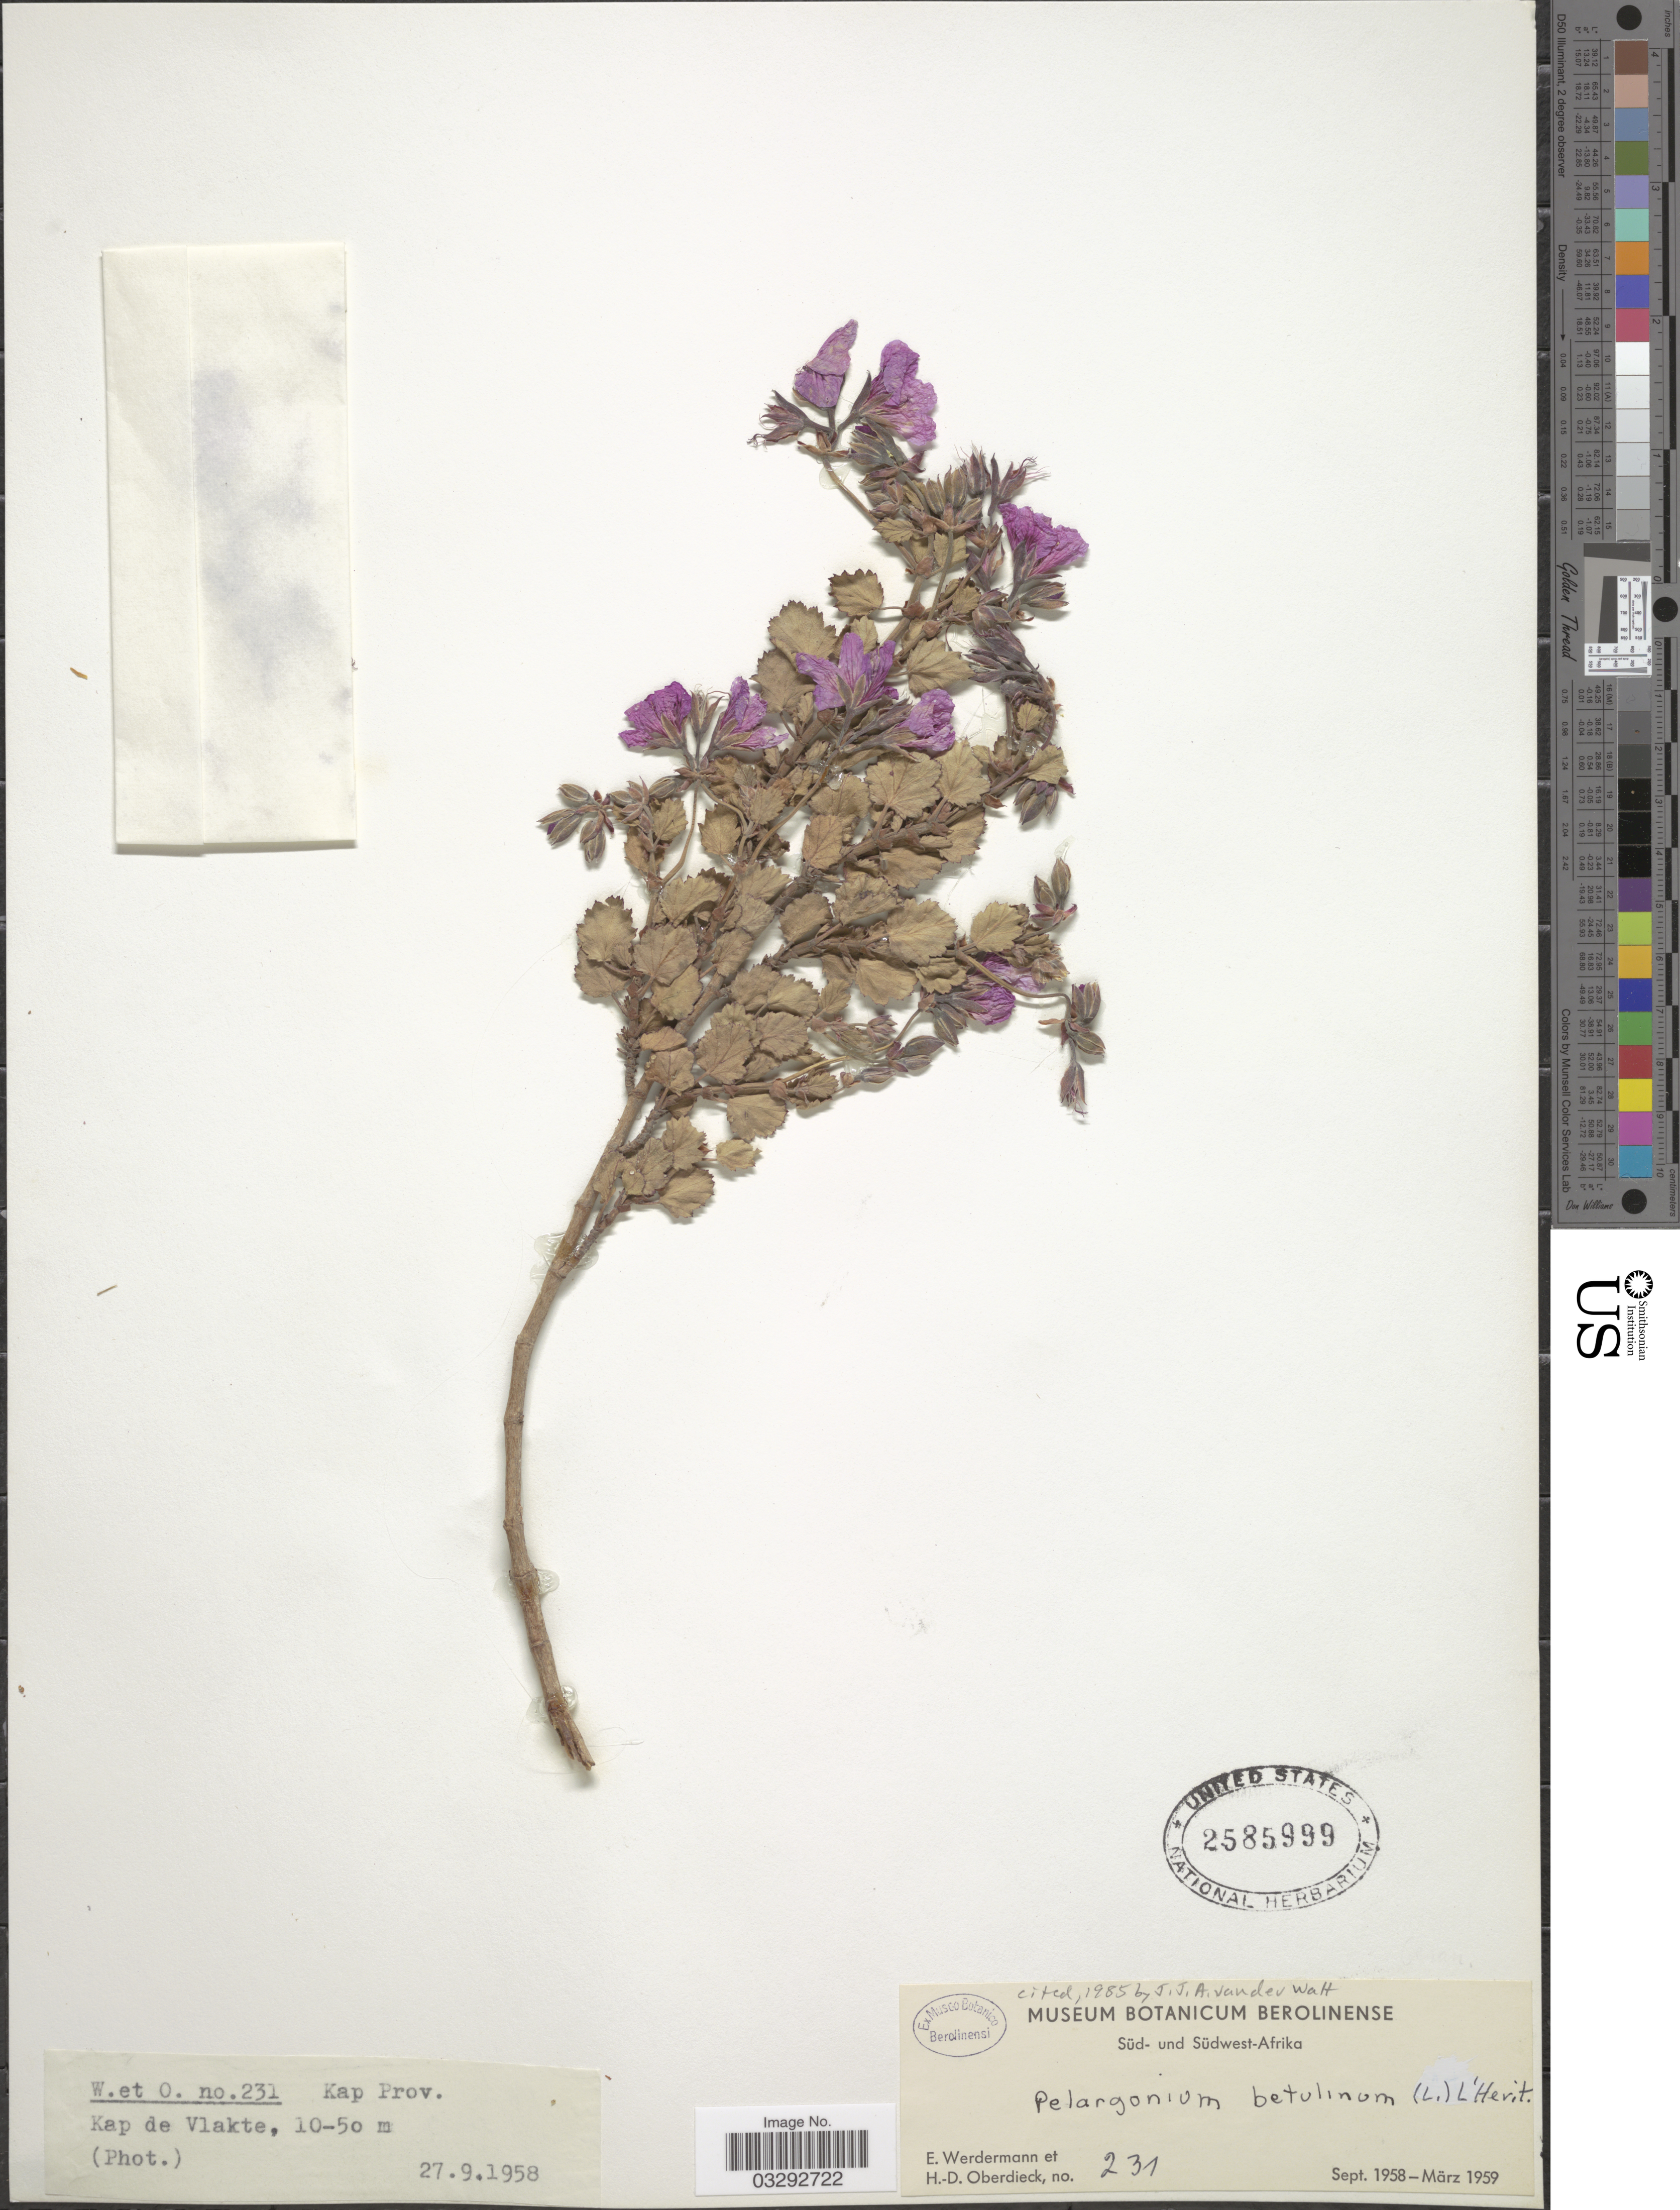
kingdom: Plantae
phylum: Tracheophyta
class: Magnoliopsida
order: Geraniales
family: Geraniaceae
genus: Pelargonium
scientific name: Pelargonium betulinum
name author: (L.) L'Hér. ex Aiton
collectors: E. Werdermann & H. Oberdieck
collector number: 231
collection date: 1958-09-27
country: South Africa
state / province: Western Cape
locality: Kap Prov. Kap de Vlakte.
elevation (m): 10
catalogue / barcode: US 2585999